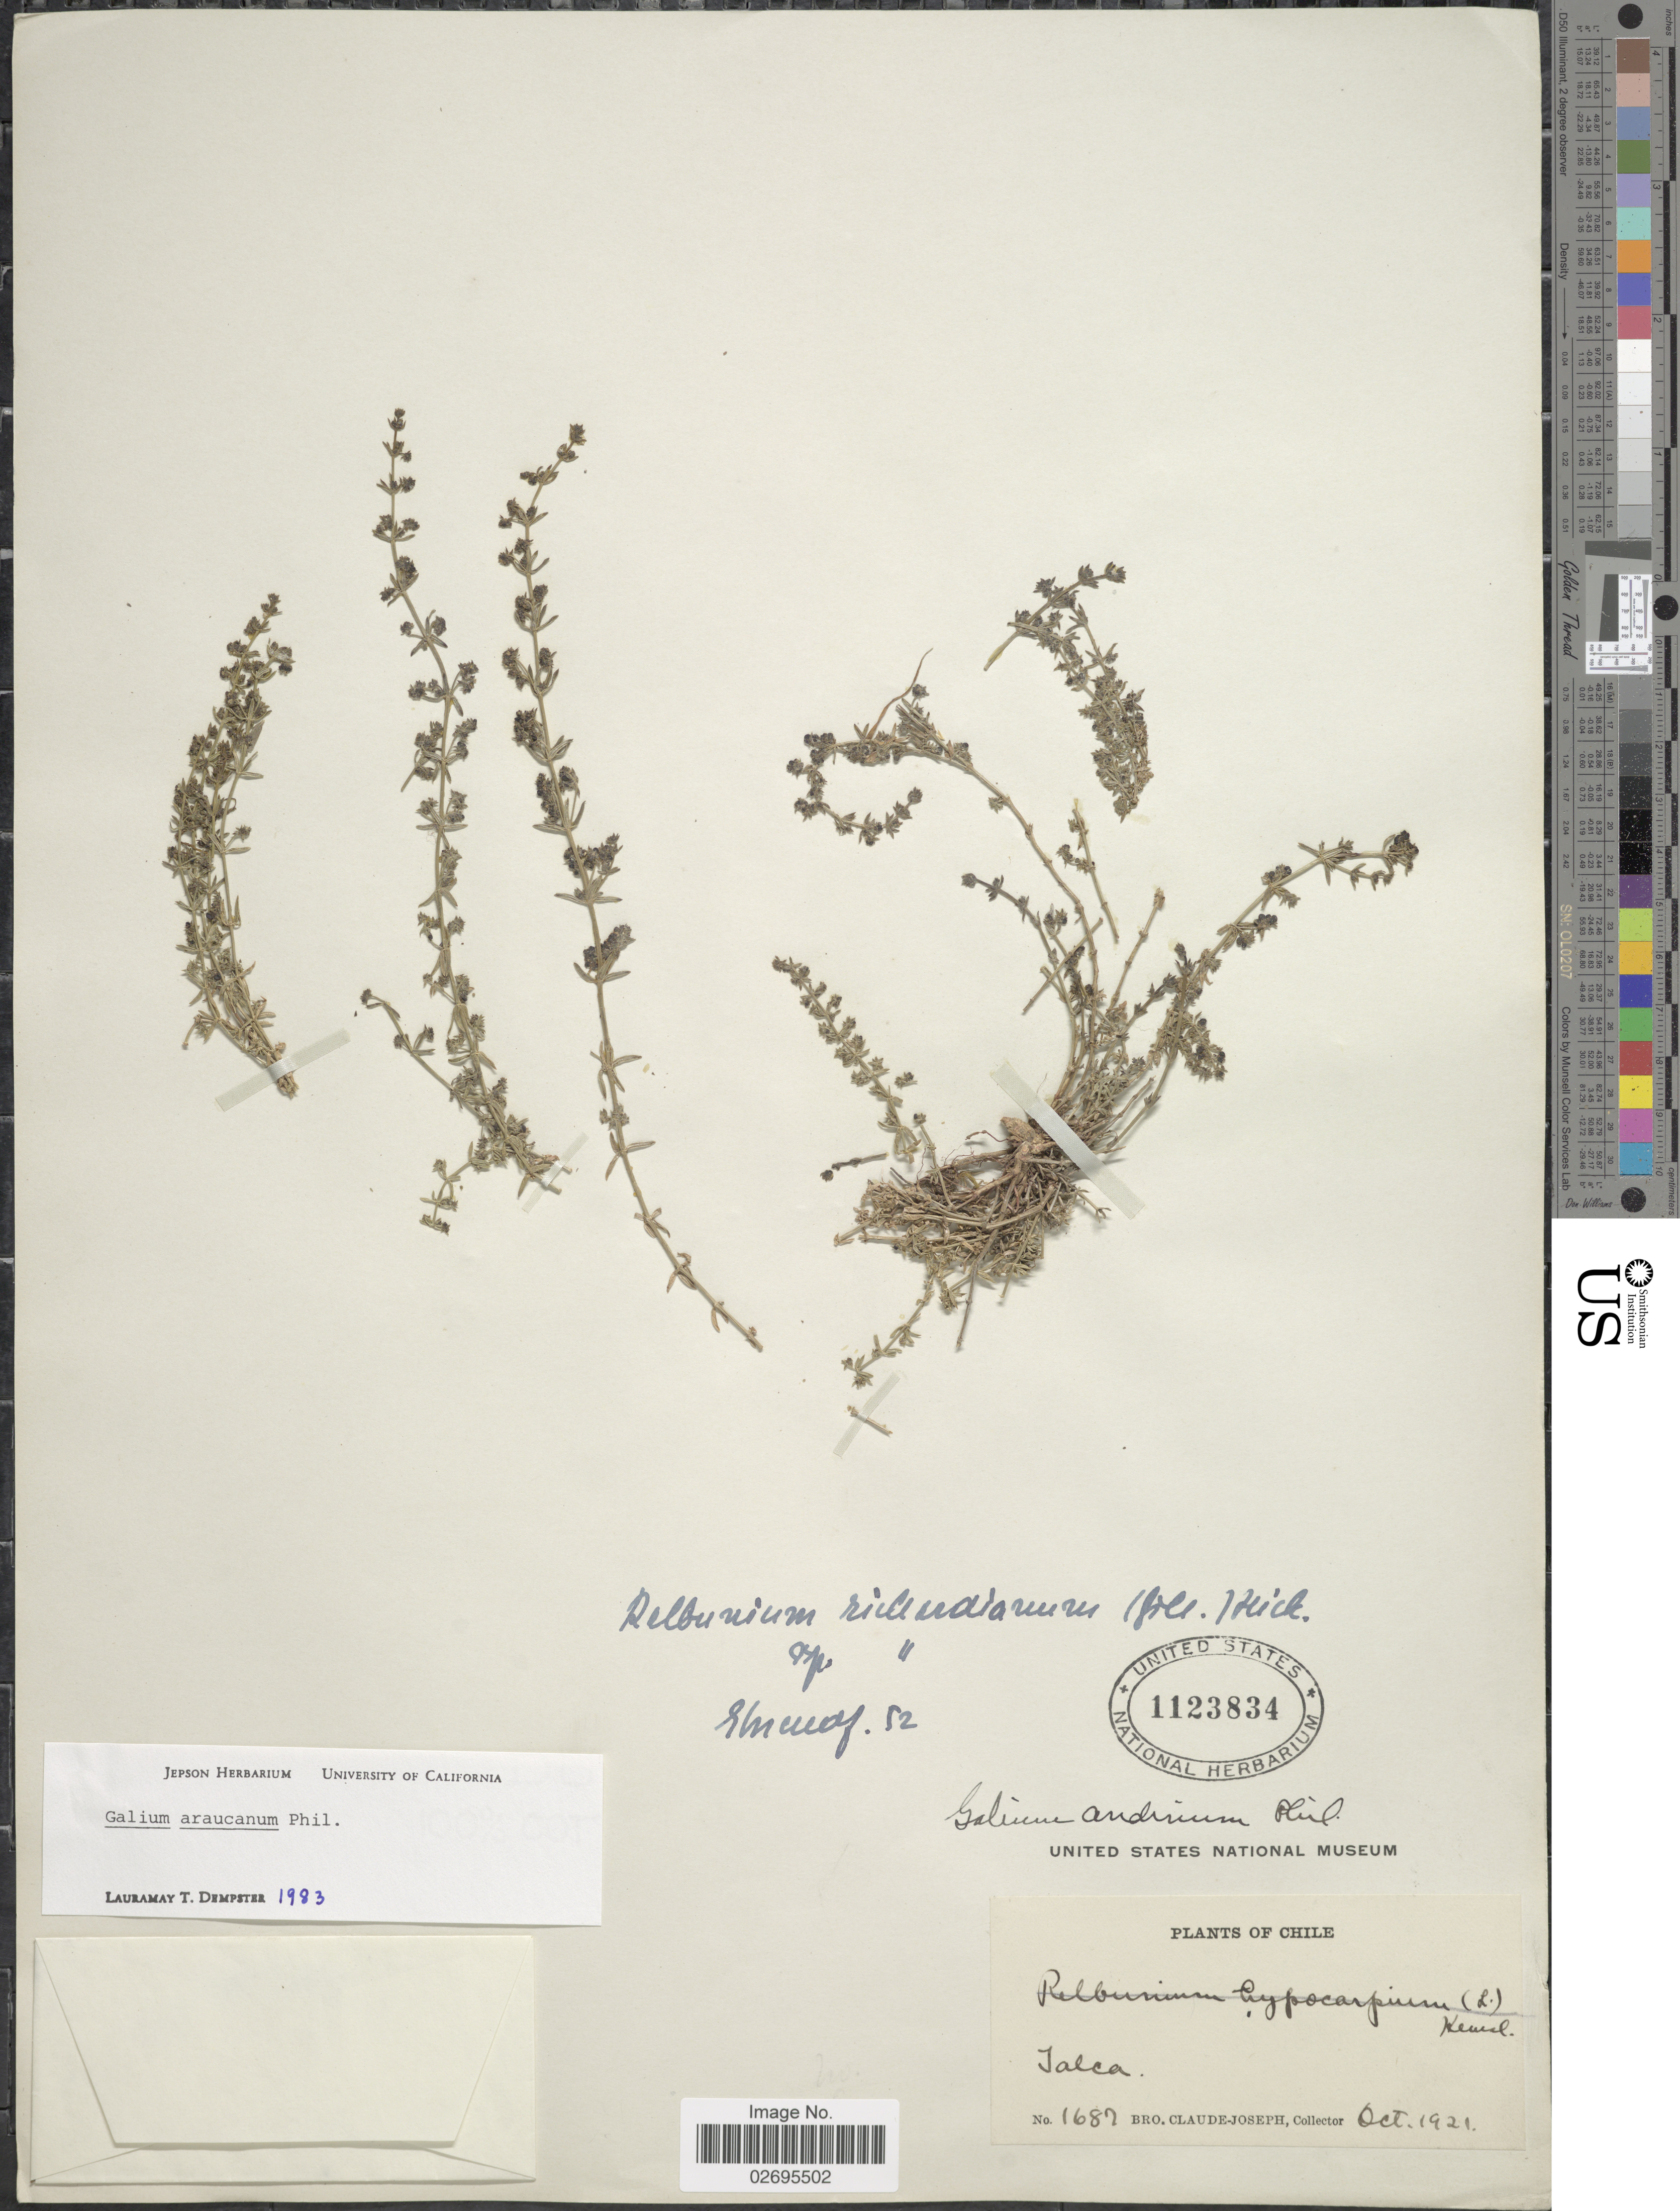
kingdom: Plantae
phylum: Tracheophyta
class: Magnoliopsida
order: Gentianales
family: Rubiaceae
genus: Galium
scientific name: Galium araucanum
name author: Phil.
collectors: Bro. Claude-Joseph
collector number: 1687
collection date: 1921-10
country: Chile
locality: Jalca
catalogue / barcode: US 1123834